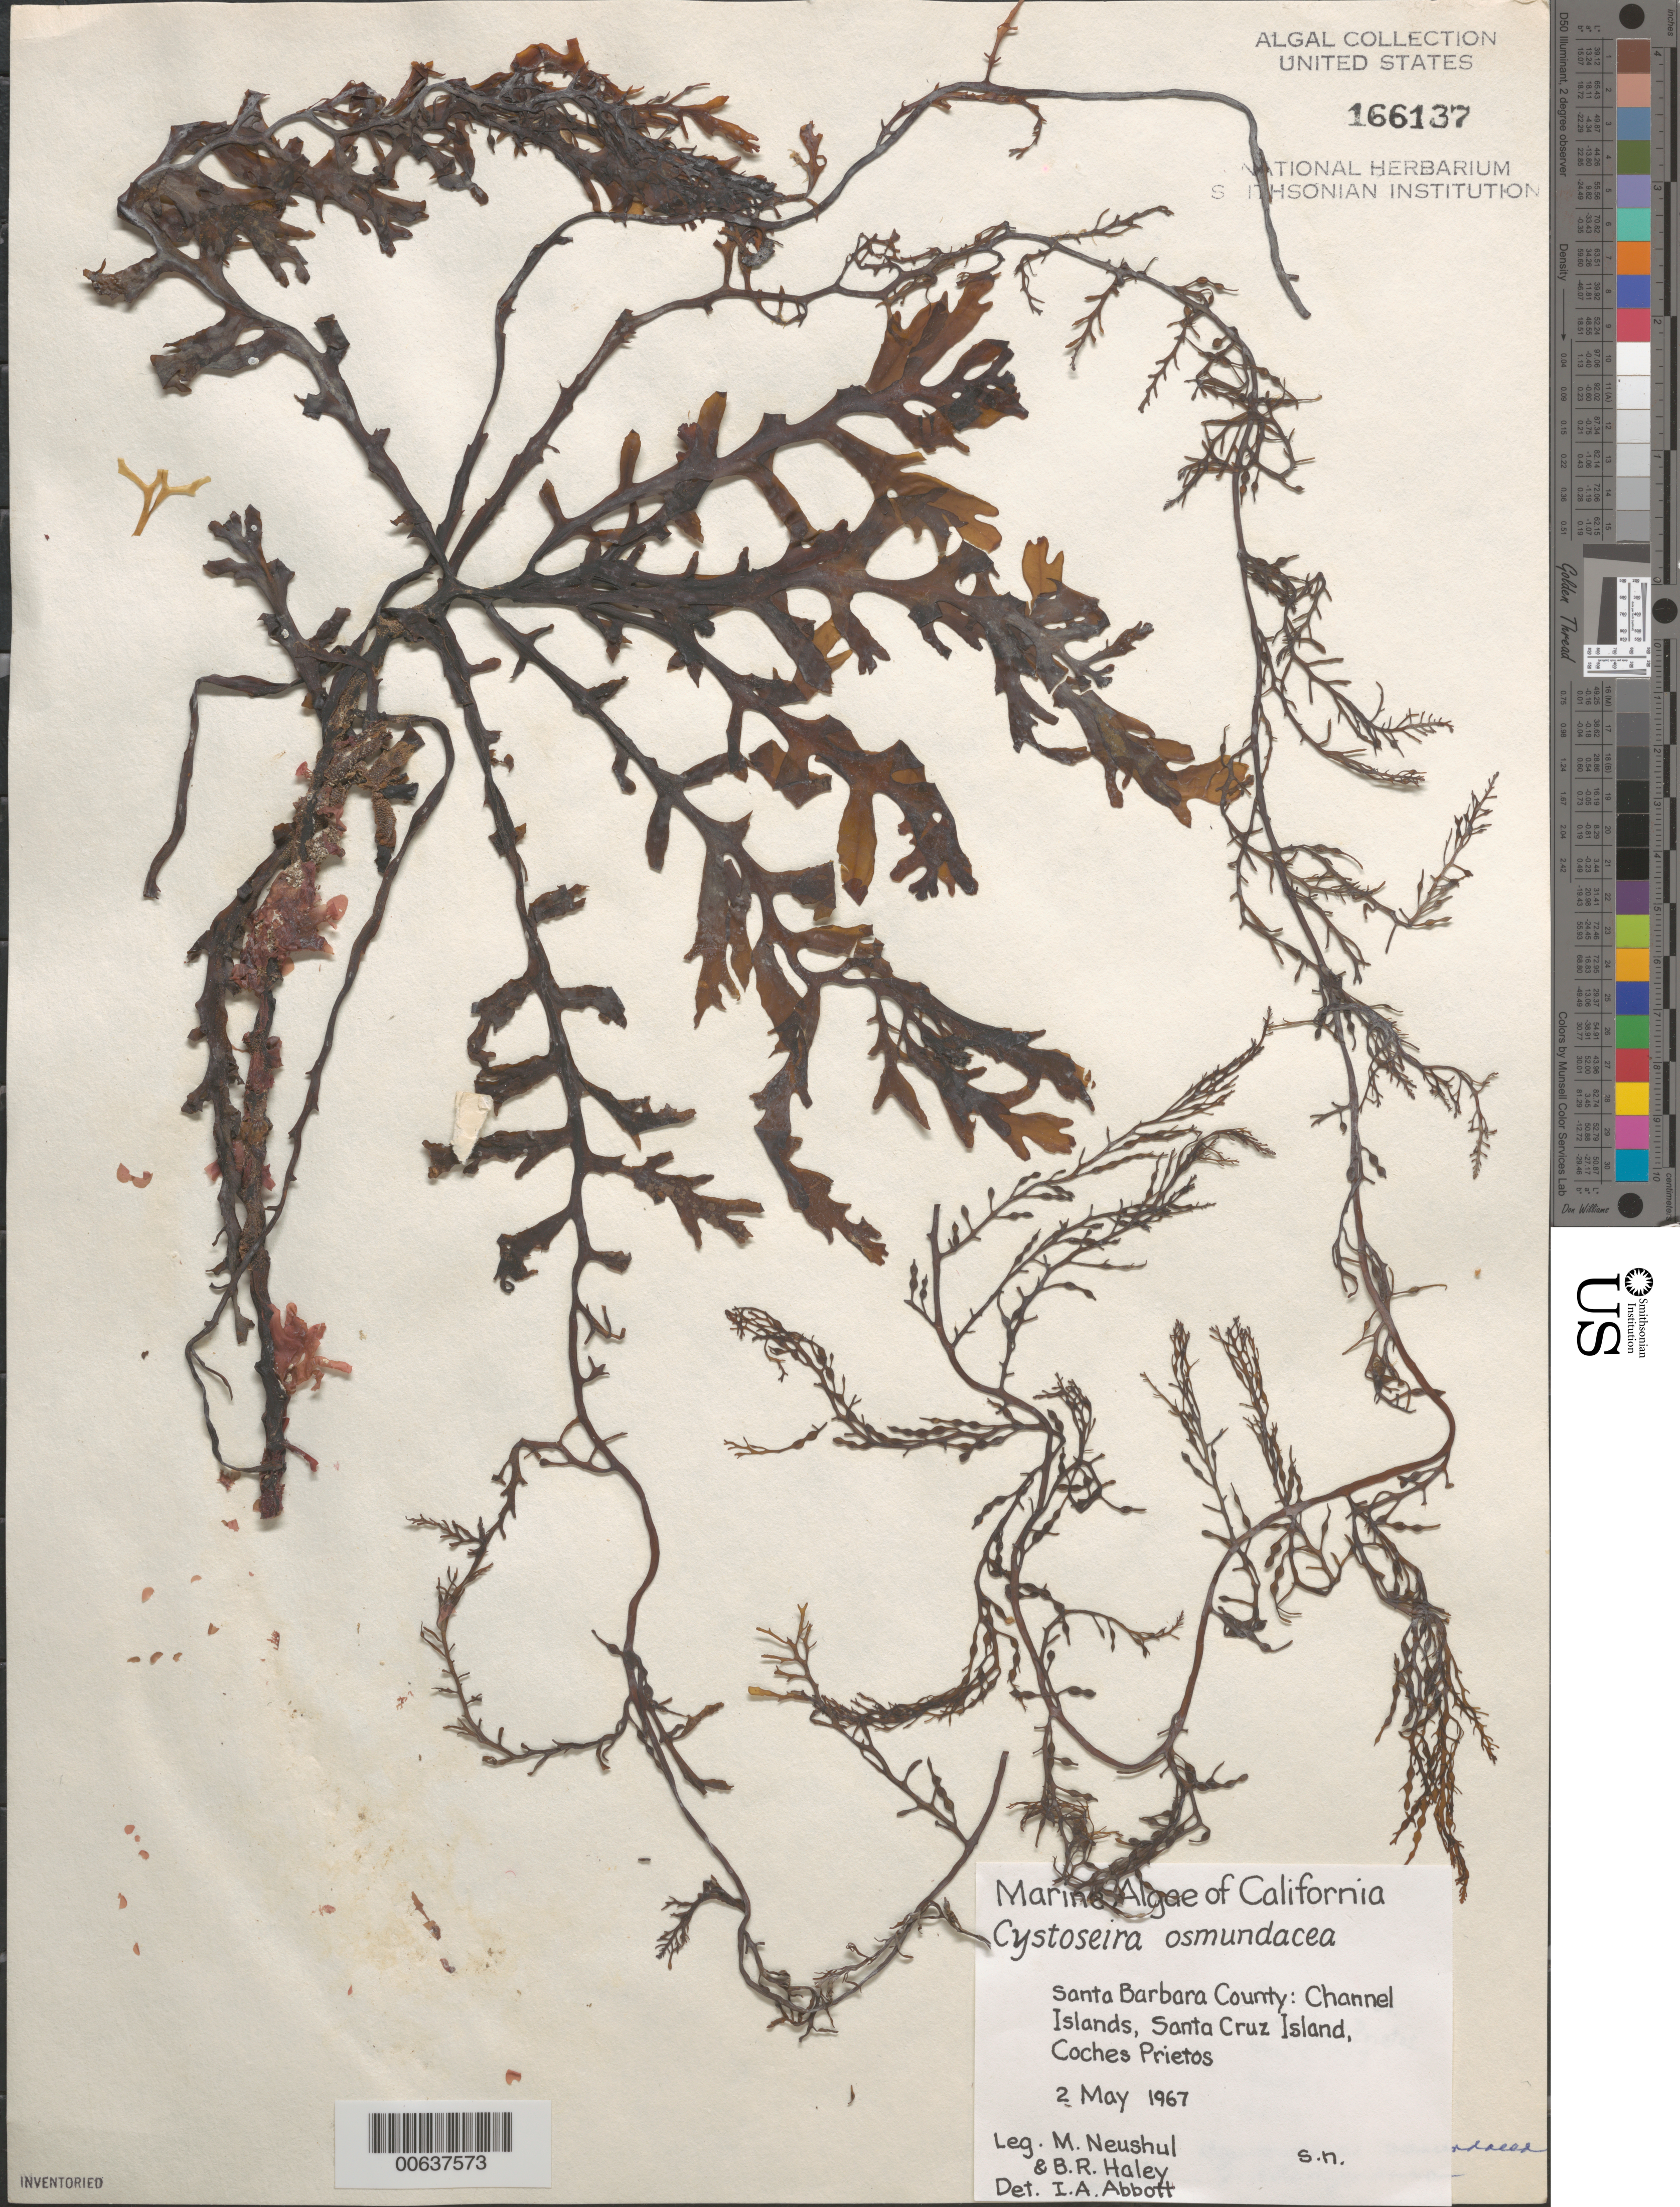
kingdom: Chromista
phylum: Ochrophyta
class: Phaeophyceae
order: Fucales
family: Sargassaceae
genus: Cystoseira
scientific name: Cystoseira osmundacea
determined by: Abbott, Isabella A.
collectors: M. Neushul & B. Haley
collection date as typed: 02 May 1967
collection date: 1967-05-02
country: United States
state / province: California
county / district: Santa Barbara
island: Santa Cruz Island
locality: Coches Prietos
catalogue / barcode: US 166137